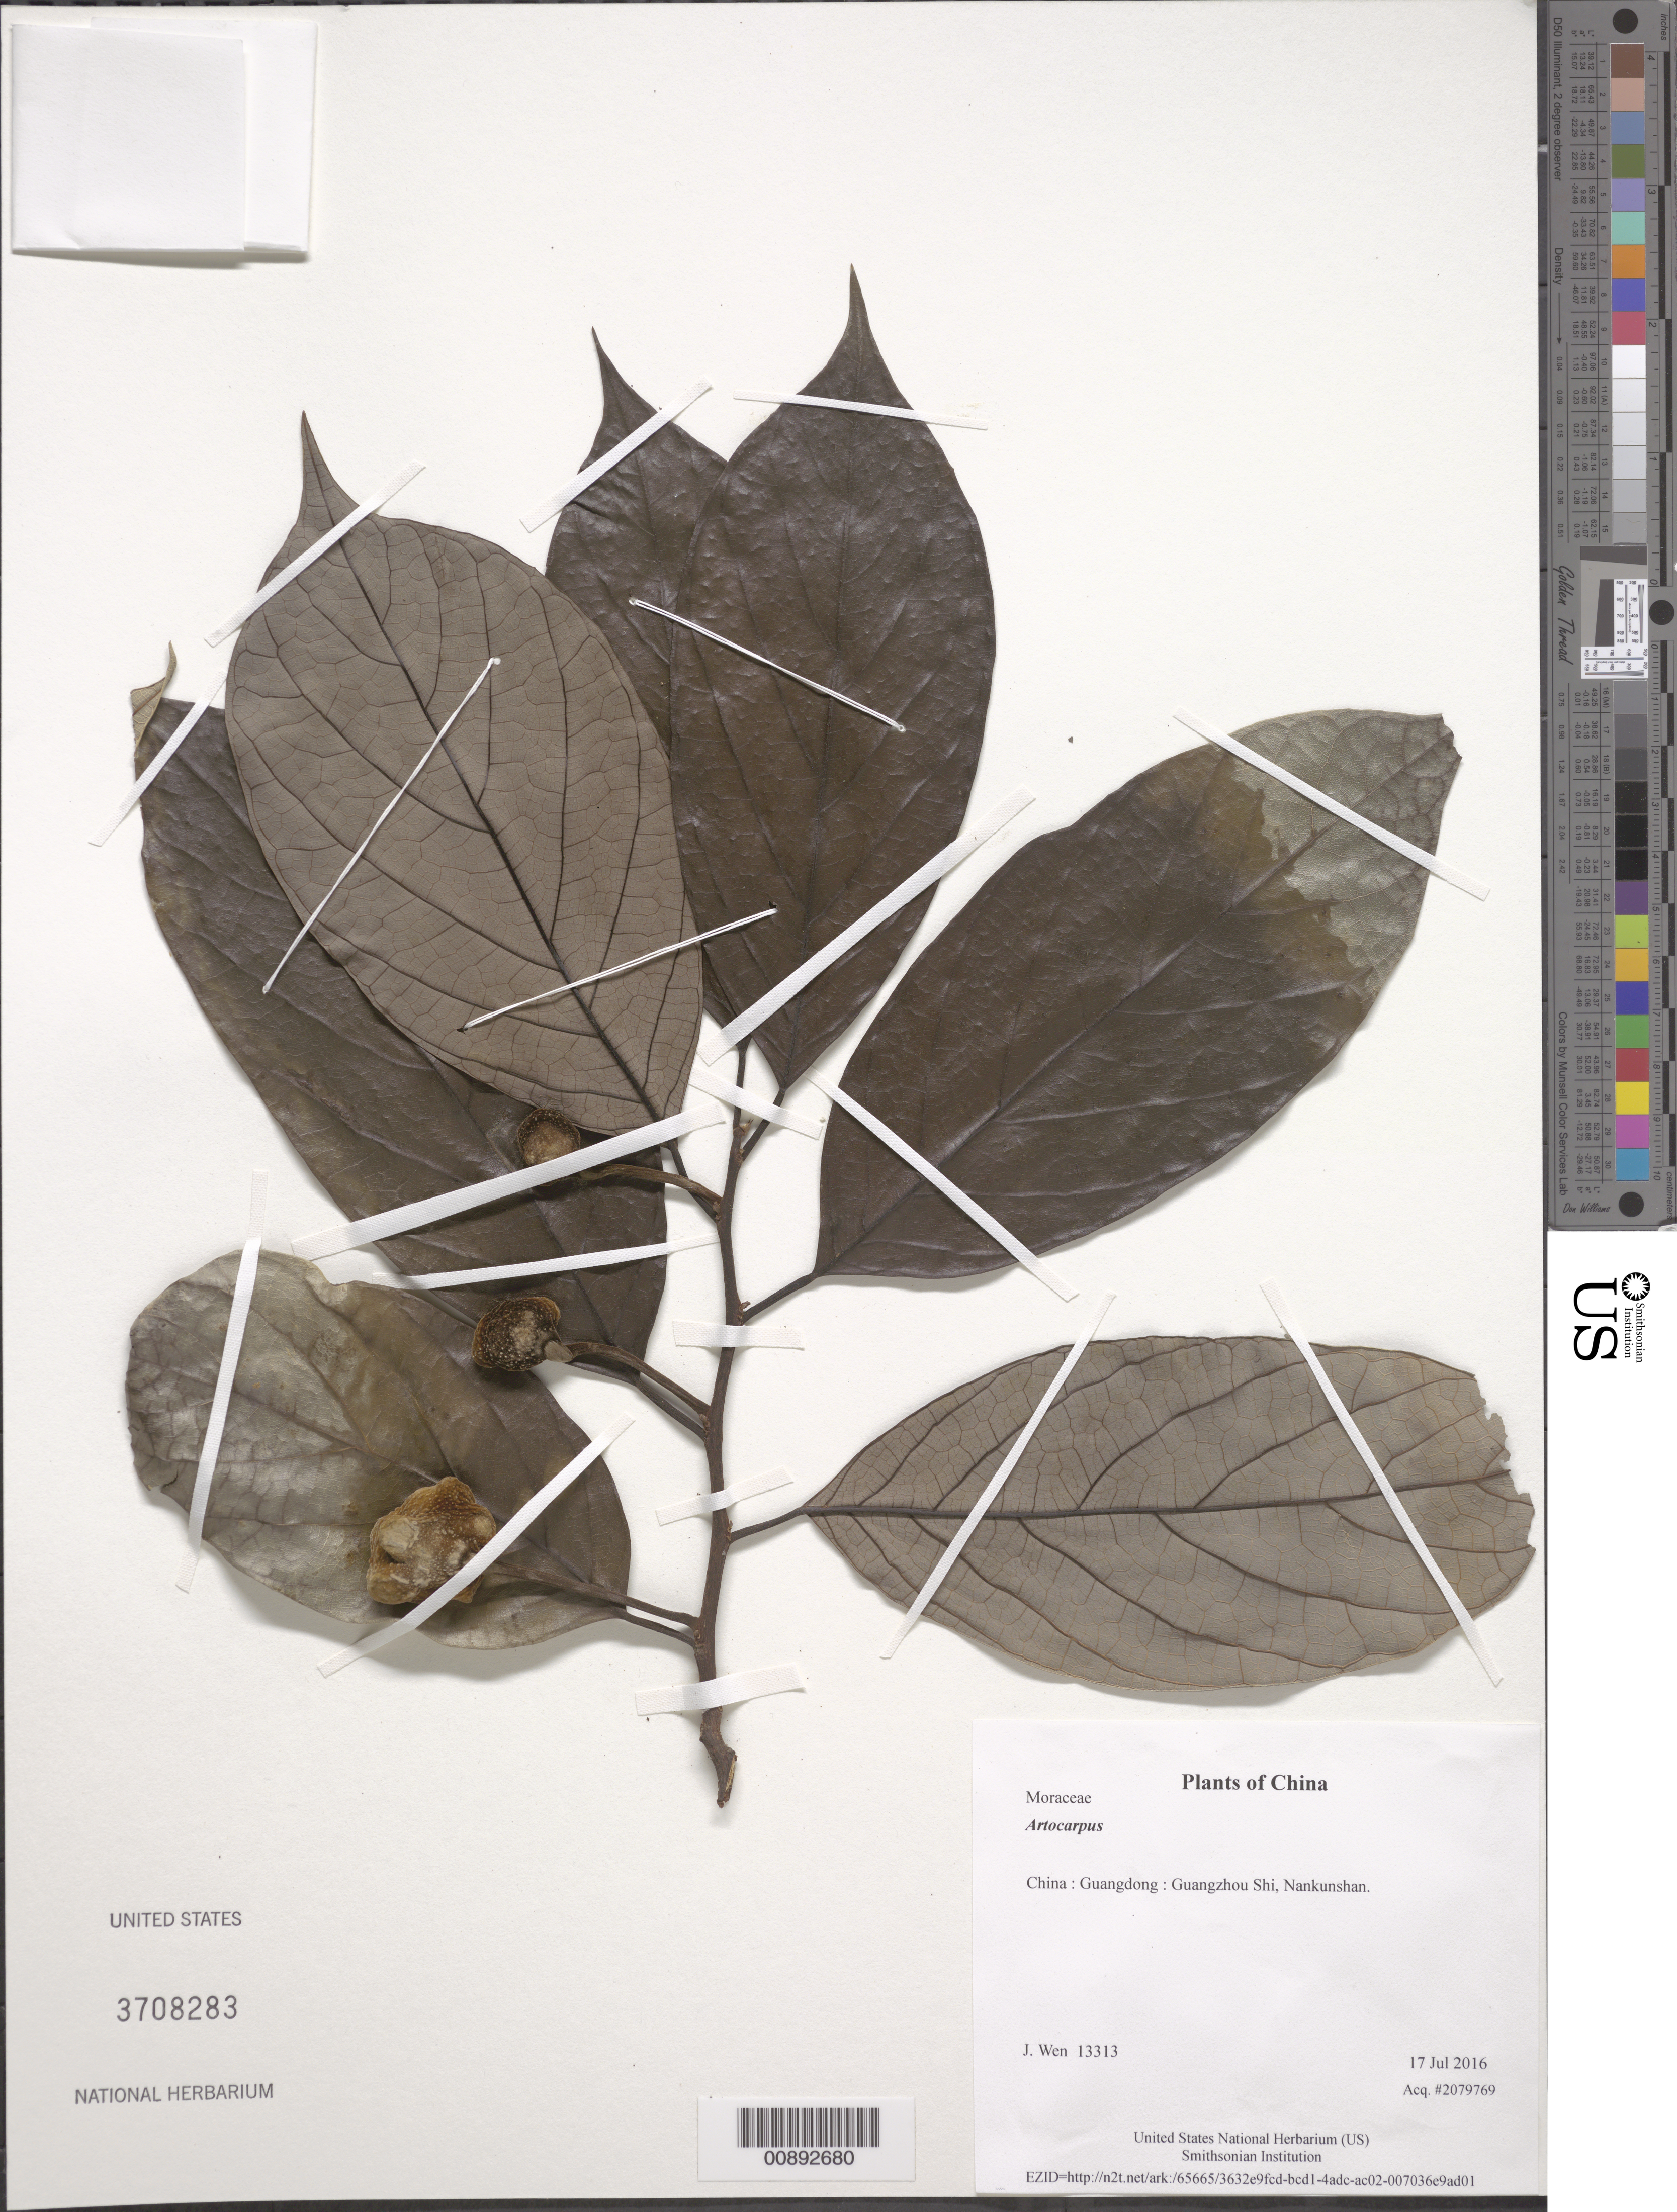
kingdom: Plantae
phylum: Tracheophyta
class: Magnoliopsida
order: Rosales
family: Moraceae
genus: Artocarpus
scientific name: Artocarpus sp.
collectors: J. Wen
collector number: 13313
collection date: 2016-07-17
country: China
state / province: Guangdong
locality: Guangzhou Shi, Nankunshan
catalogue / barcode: US 3708283